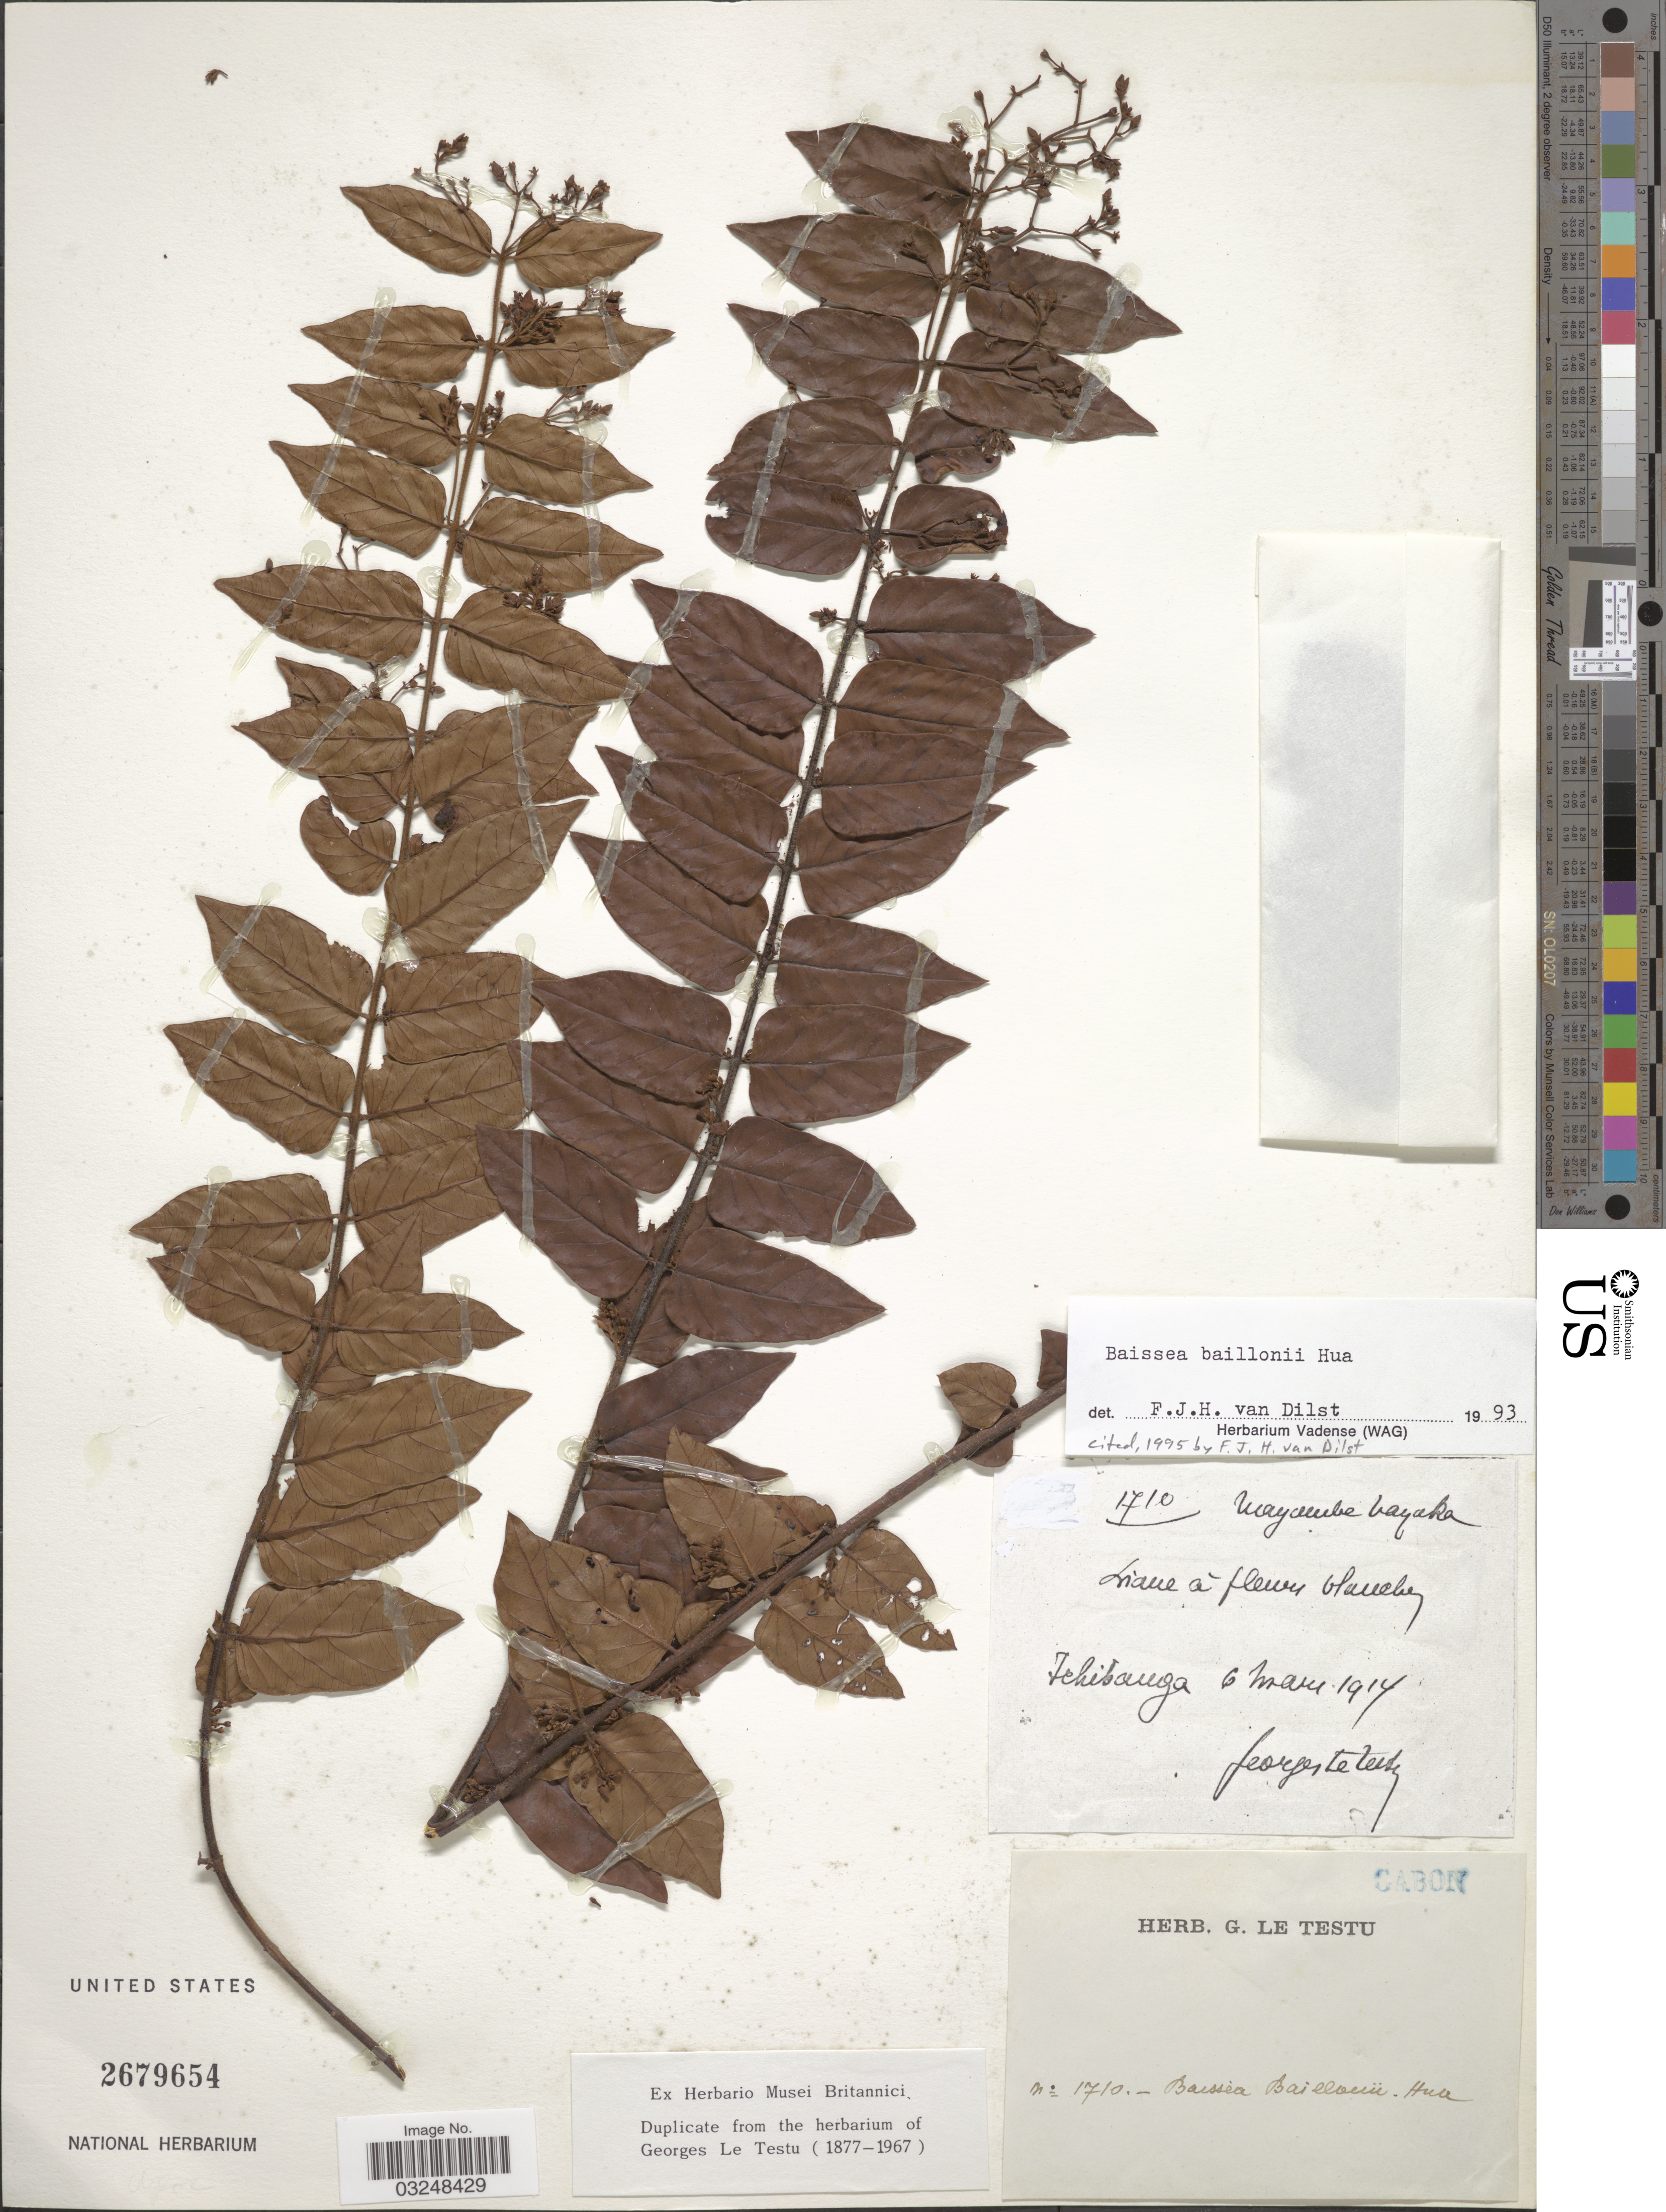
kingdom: Plantae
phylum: Tracheophyta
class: Magnoliopsida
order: Gentianales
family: Apocynaceae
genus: Baissea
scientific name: Baissea baillonii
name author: Hua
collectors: G. Le Testu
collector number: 1710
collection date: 1914-03-06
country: Gabon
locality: Mayambe bayaka [interpreted], Tchibanga.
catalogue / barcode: US 2679654